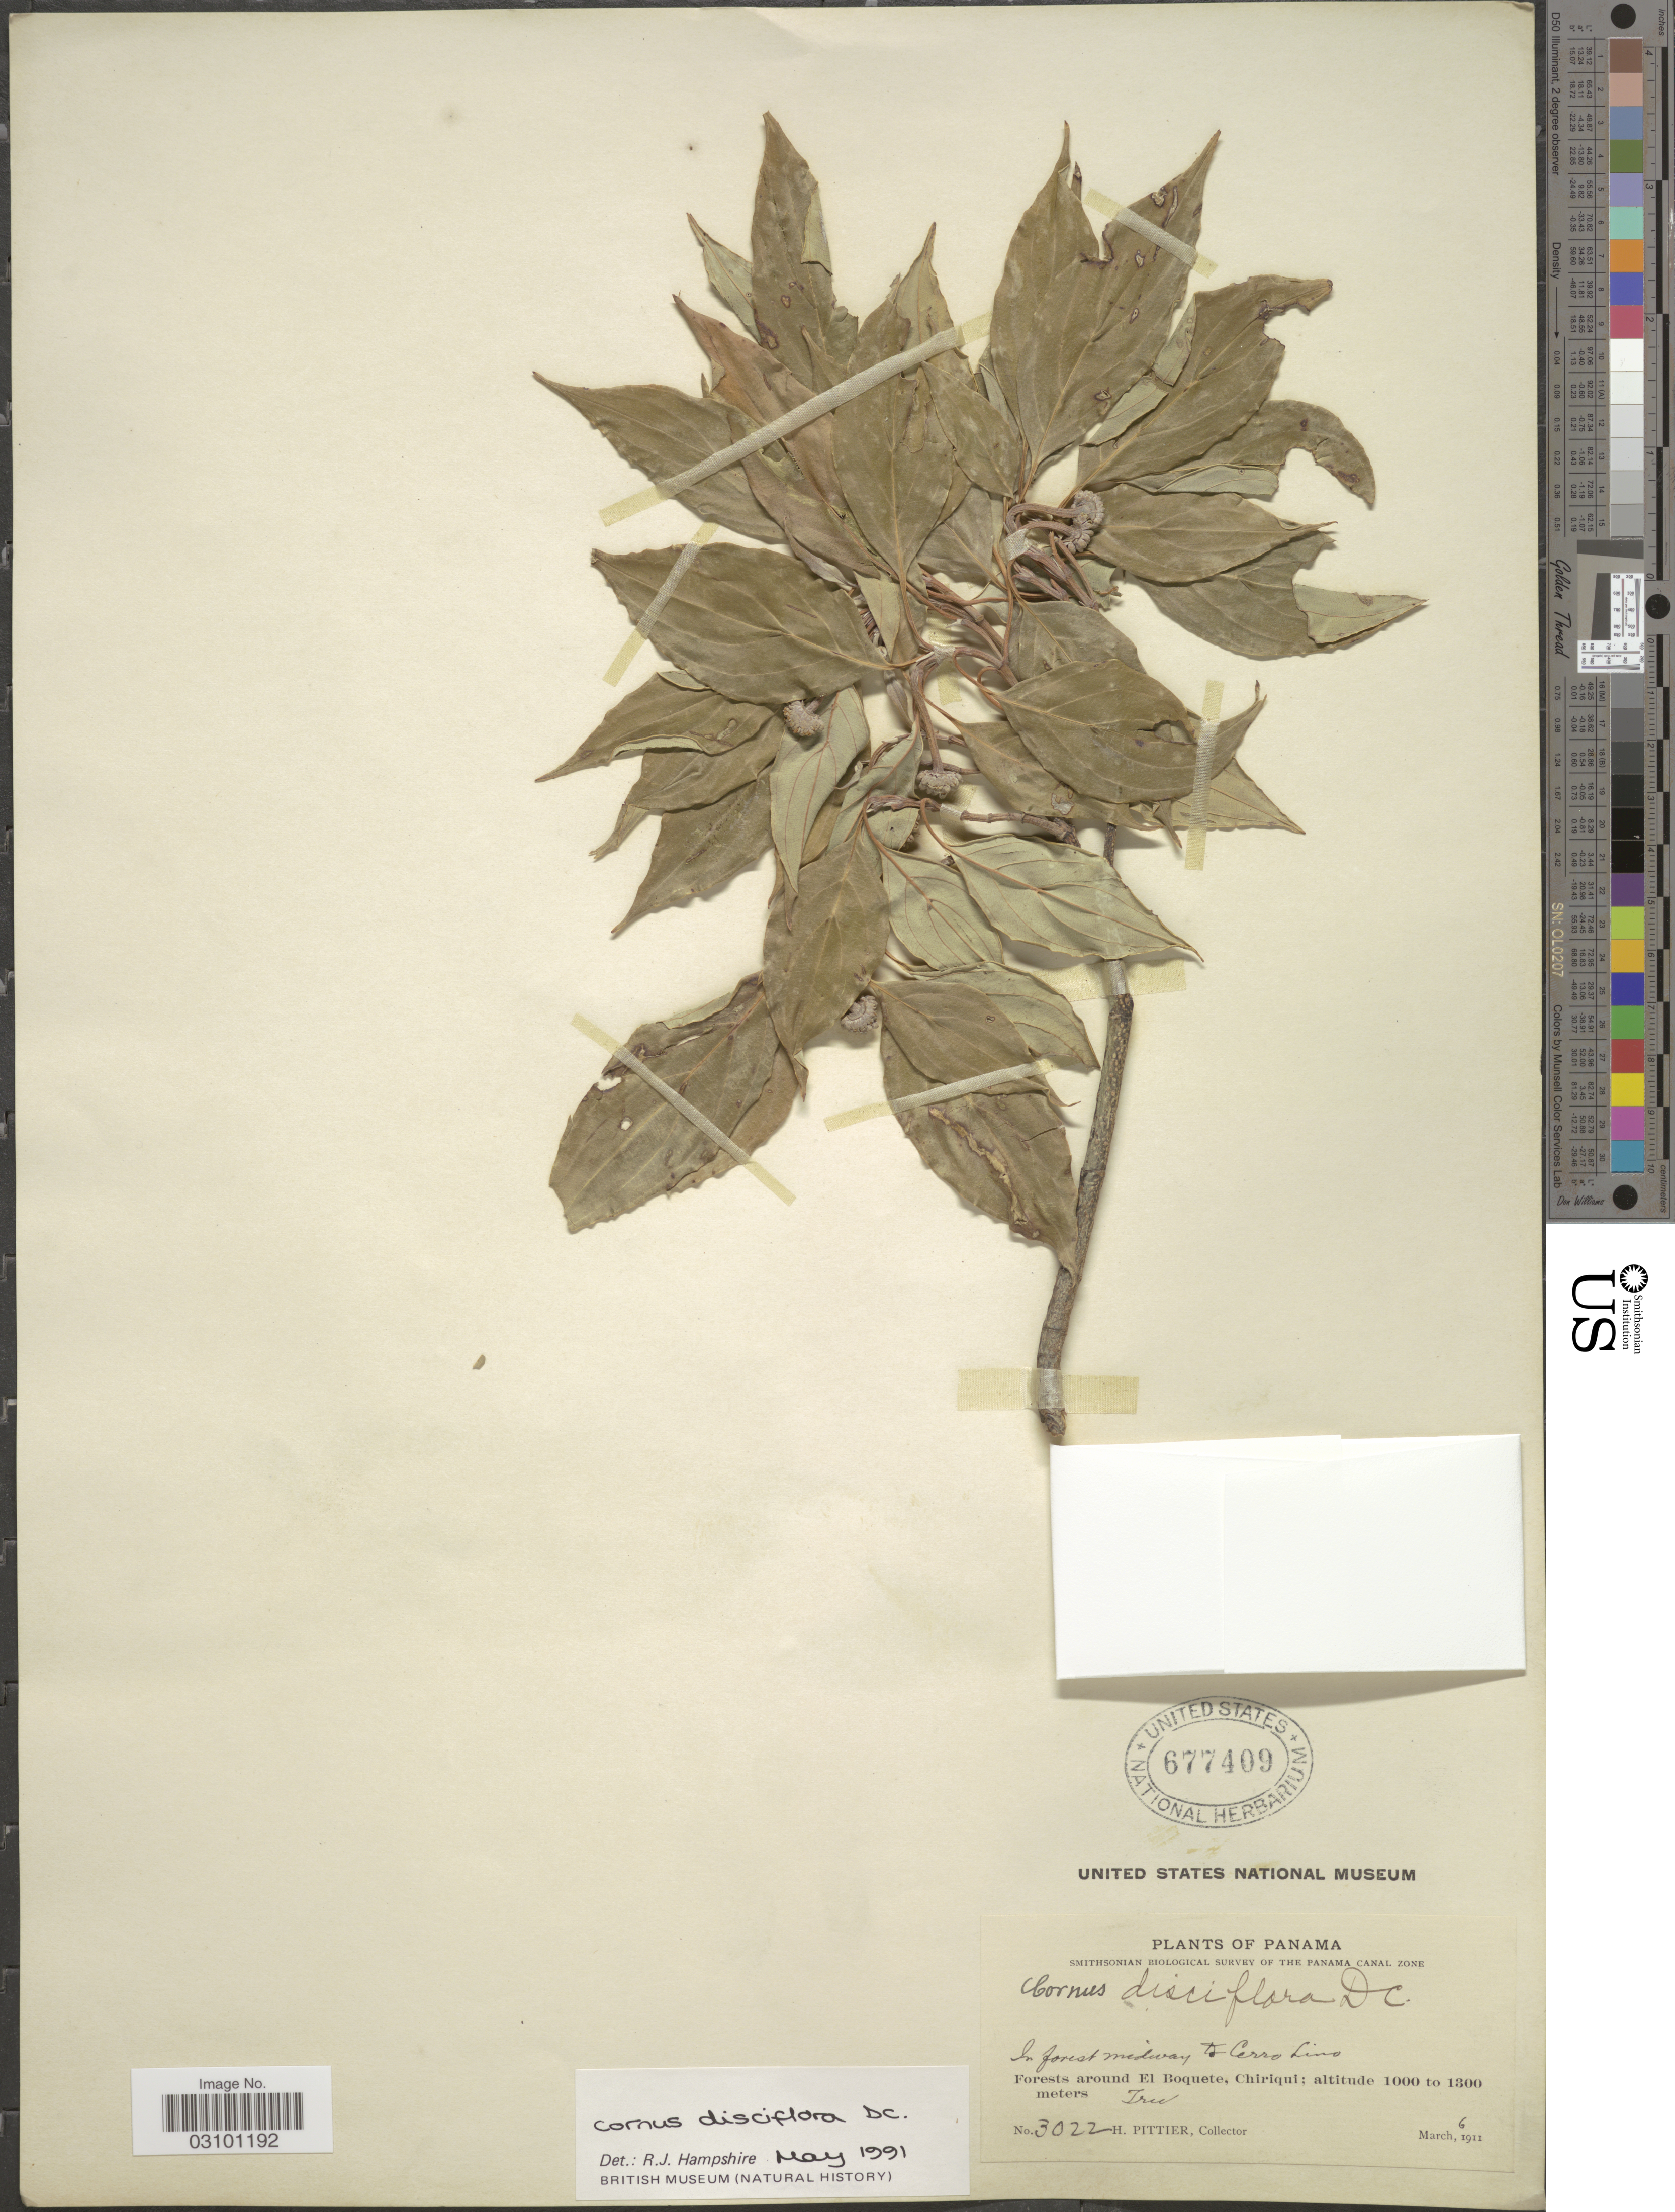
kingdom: Plantae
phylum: Tracheophyta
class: Magnoliopsida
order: Cornales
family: Cornaceae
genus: Cornus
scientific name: Cornus disciflora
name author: Moc. & Sessé ex DC.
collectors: H. F. Pittier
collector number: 3022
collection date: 1911-03-06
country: Panama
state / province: Chiriqui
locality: In forest midway to Cerro Lino. Forests around El Boquete, Chiriqui.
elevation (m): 1000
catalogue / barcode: US 677409